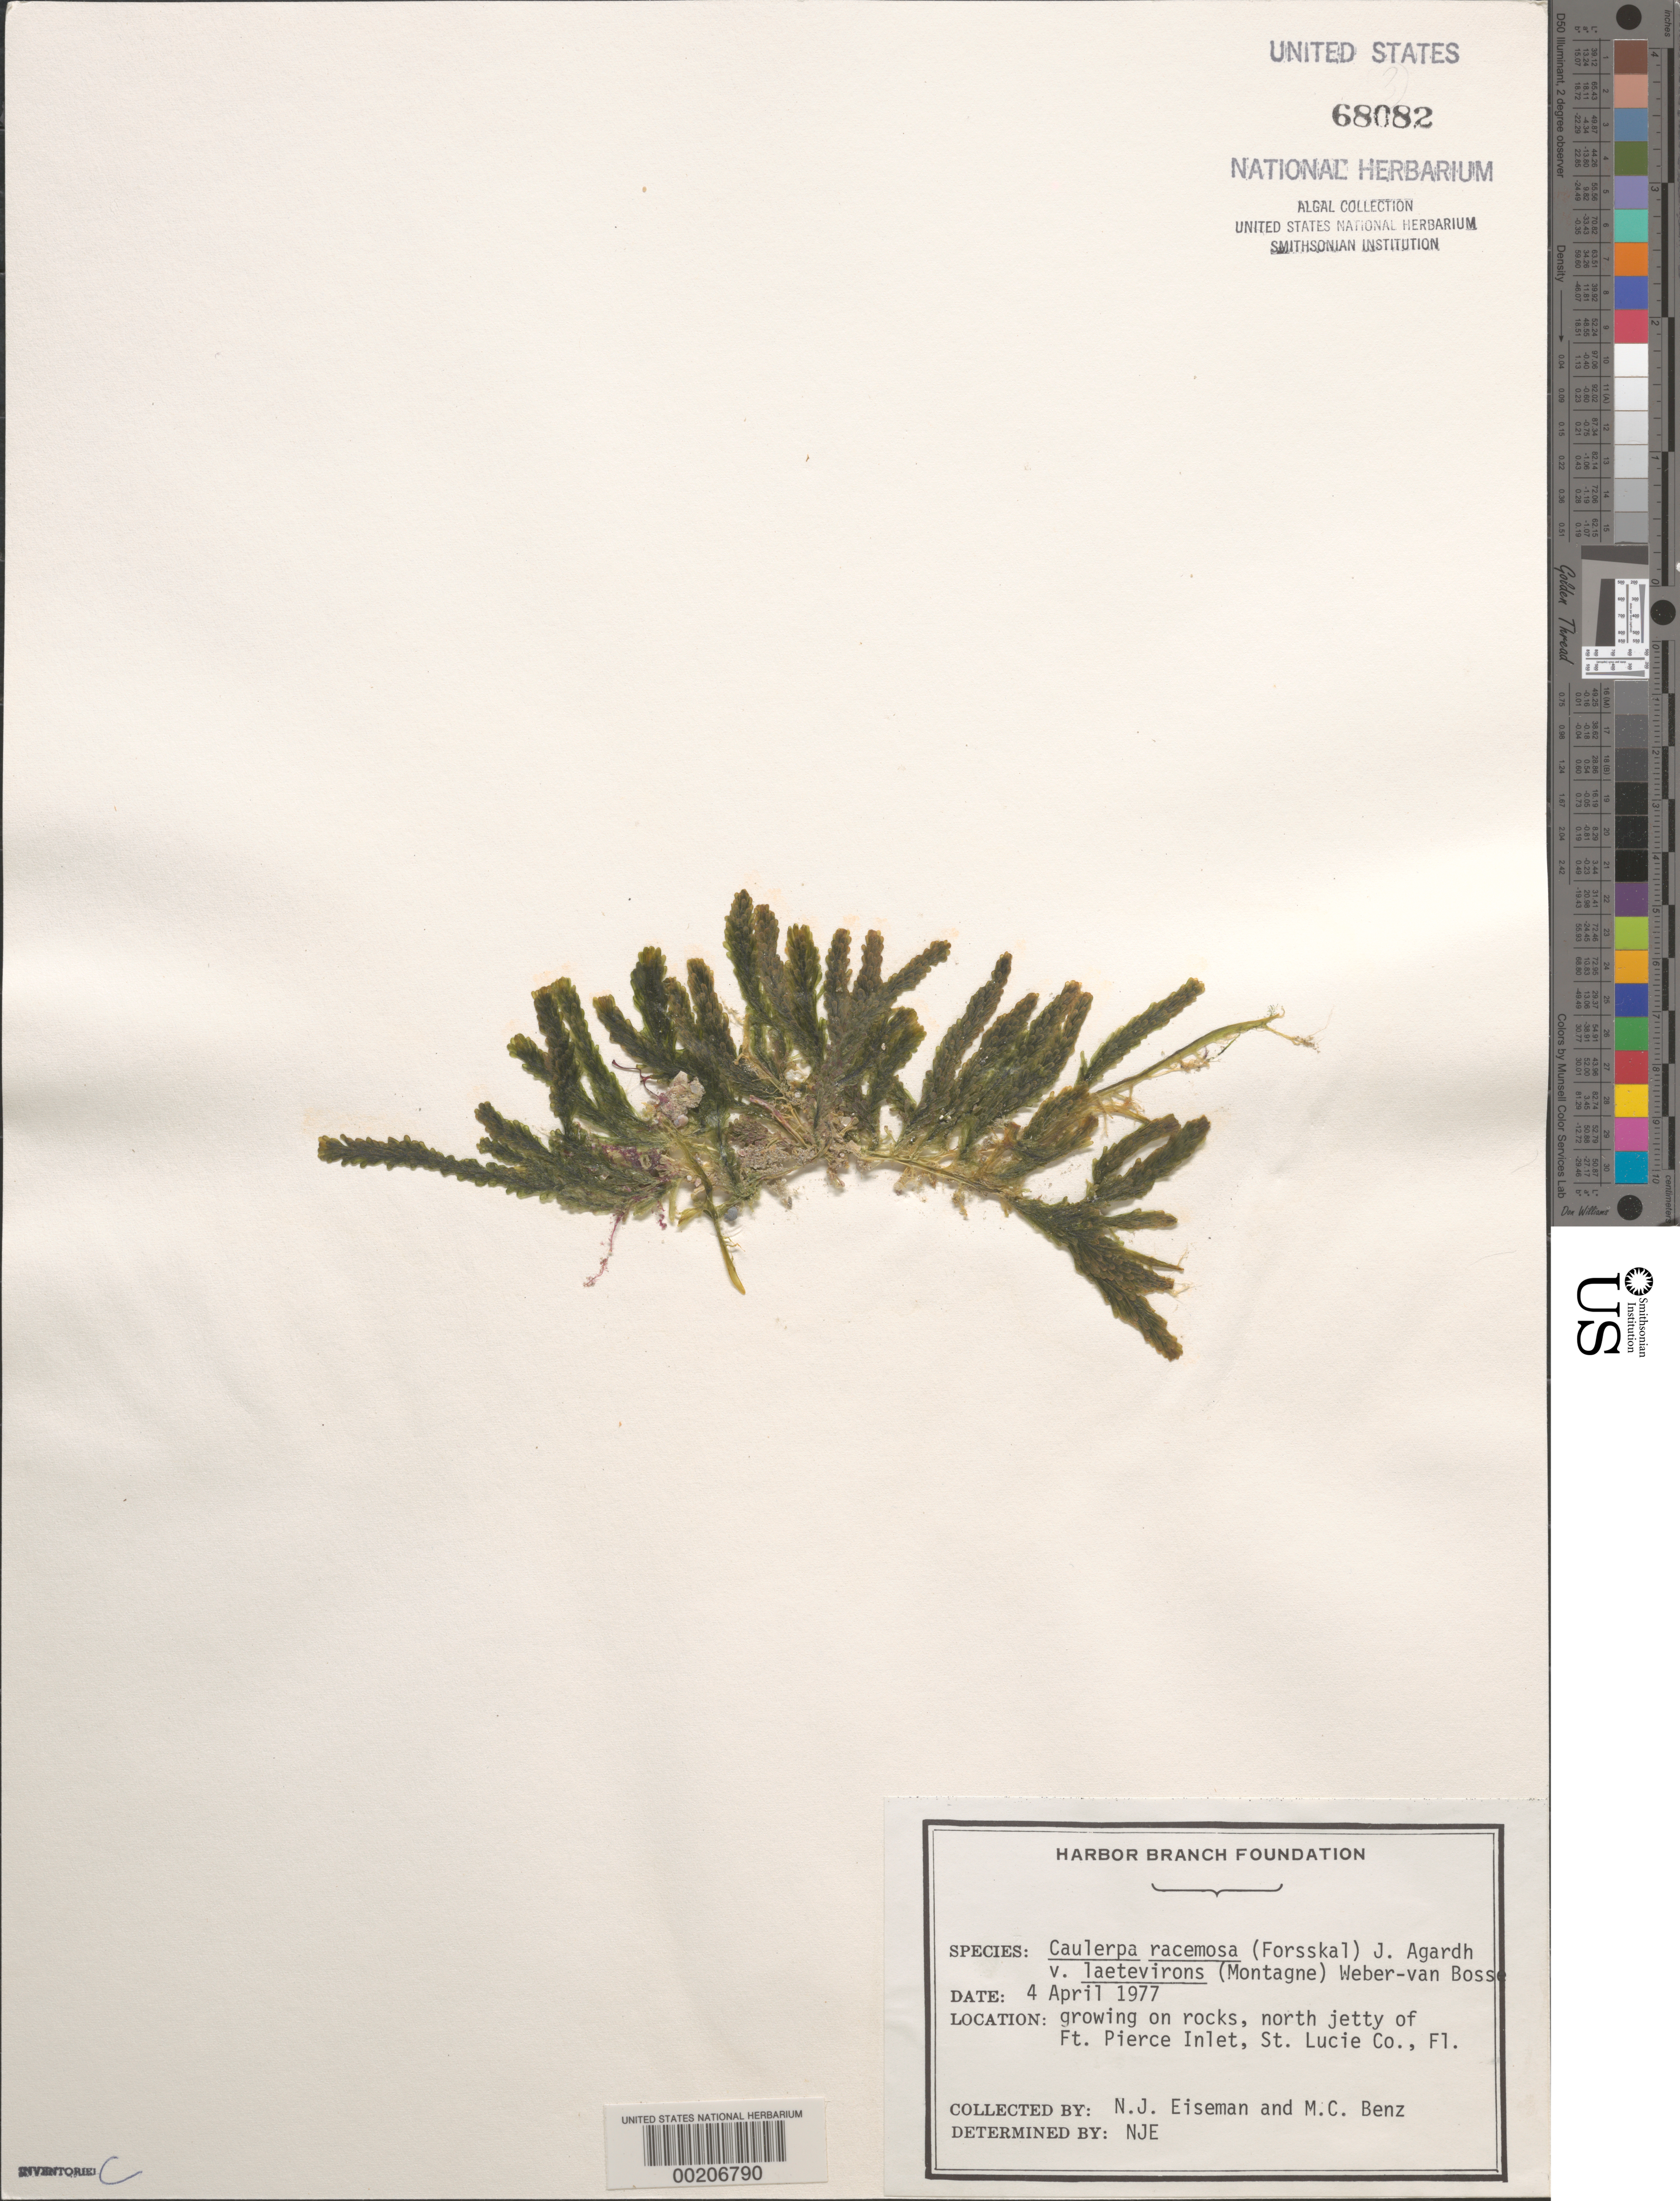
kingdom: Plantae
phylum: Chlorophyta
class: Ulvophyceae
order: Bryopsidales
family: Caulerpaceae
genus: Caulerpa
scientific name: Caulerpa racemosa var. laetevirens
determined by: Eiseman, N. J.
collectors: N. J. Eiseman & M. Benz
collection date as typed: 04 Apr 1974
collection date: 1974-04-04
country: United States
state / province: Florida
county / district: Saint Lucie County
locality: Fort Pierce Inlet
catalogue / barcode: US 68082